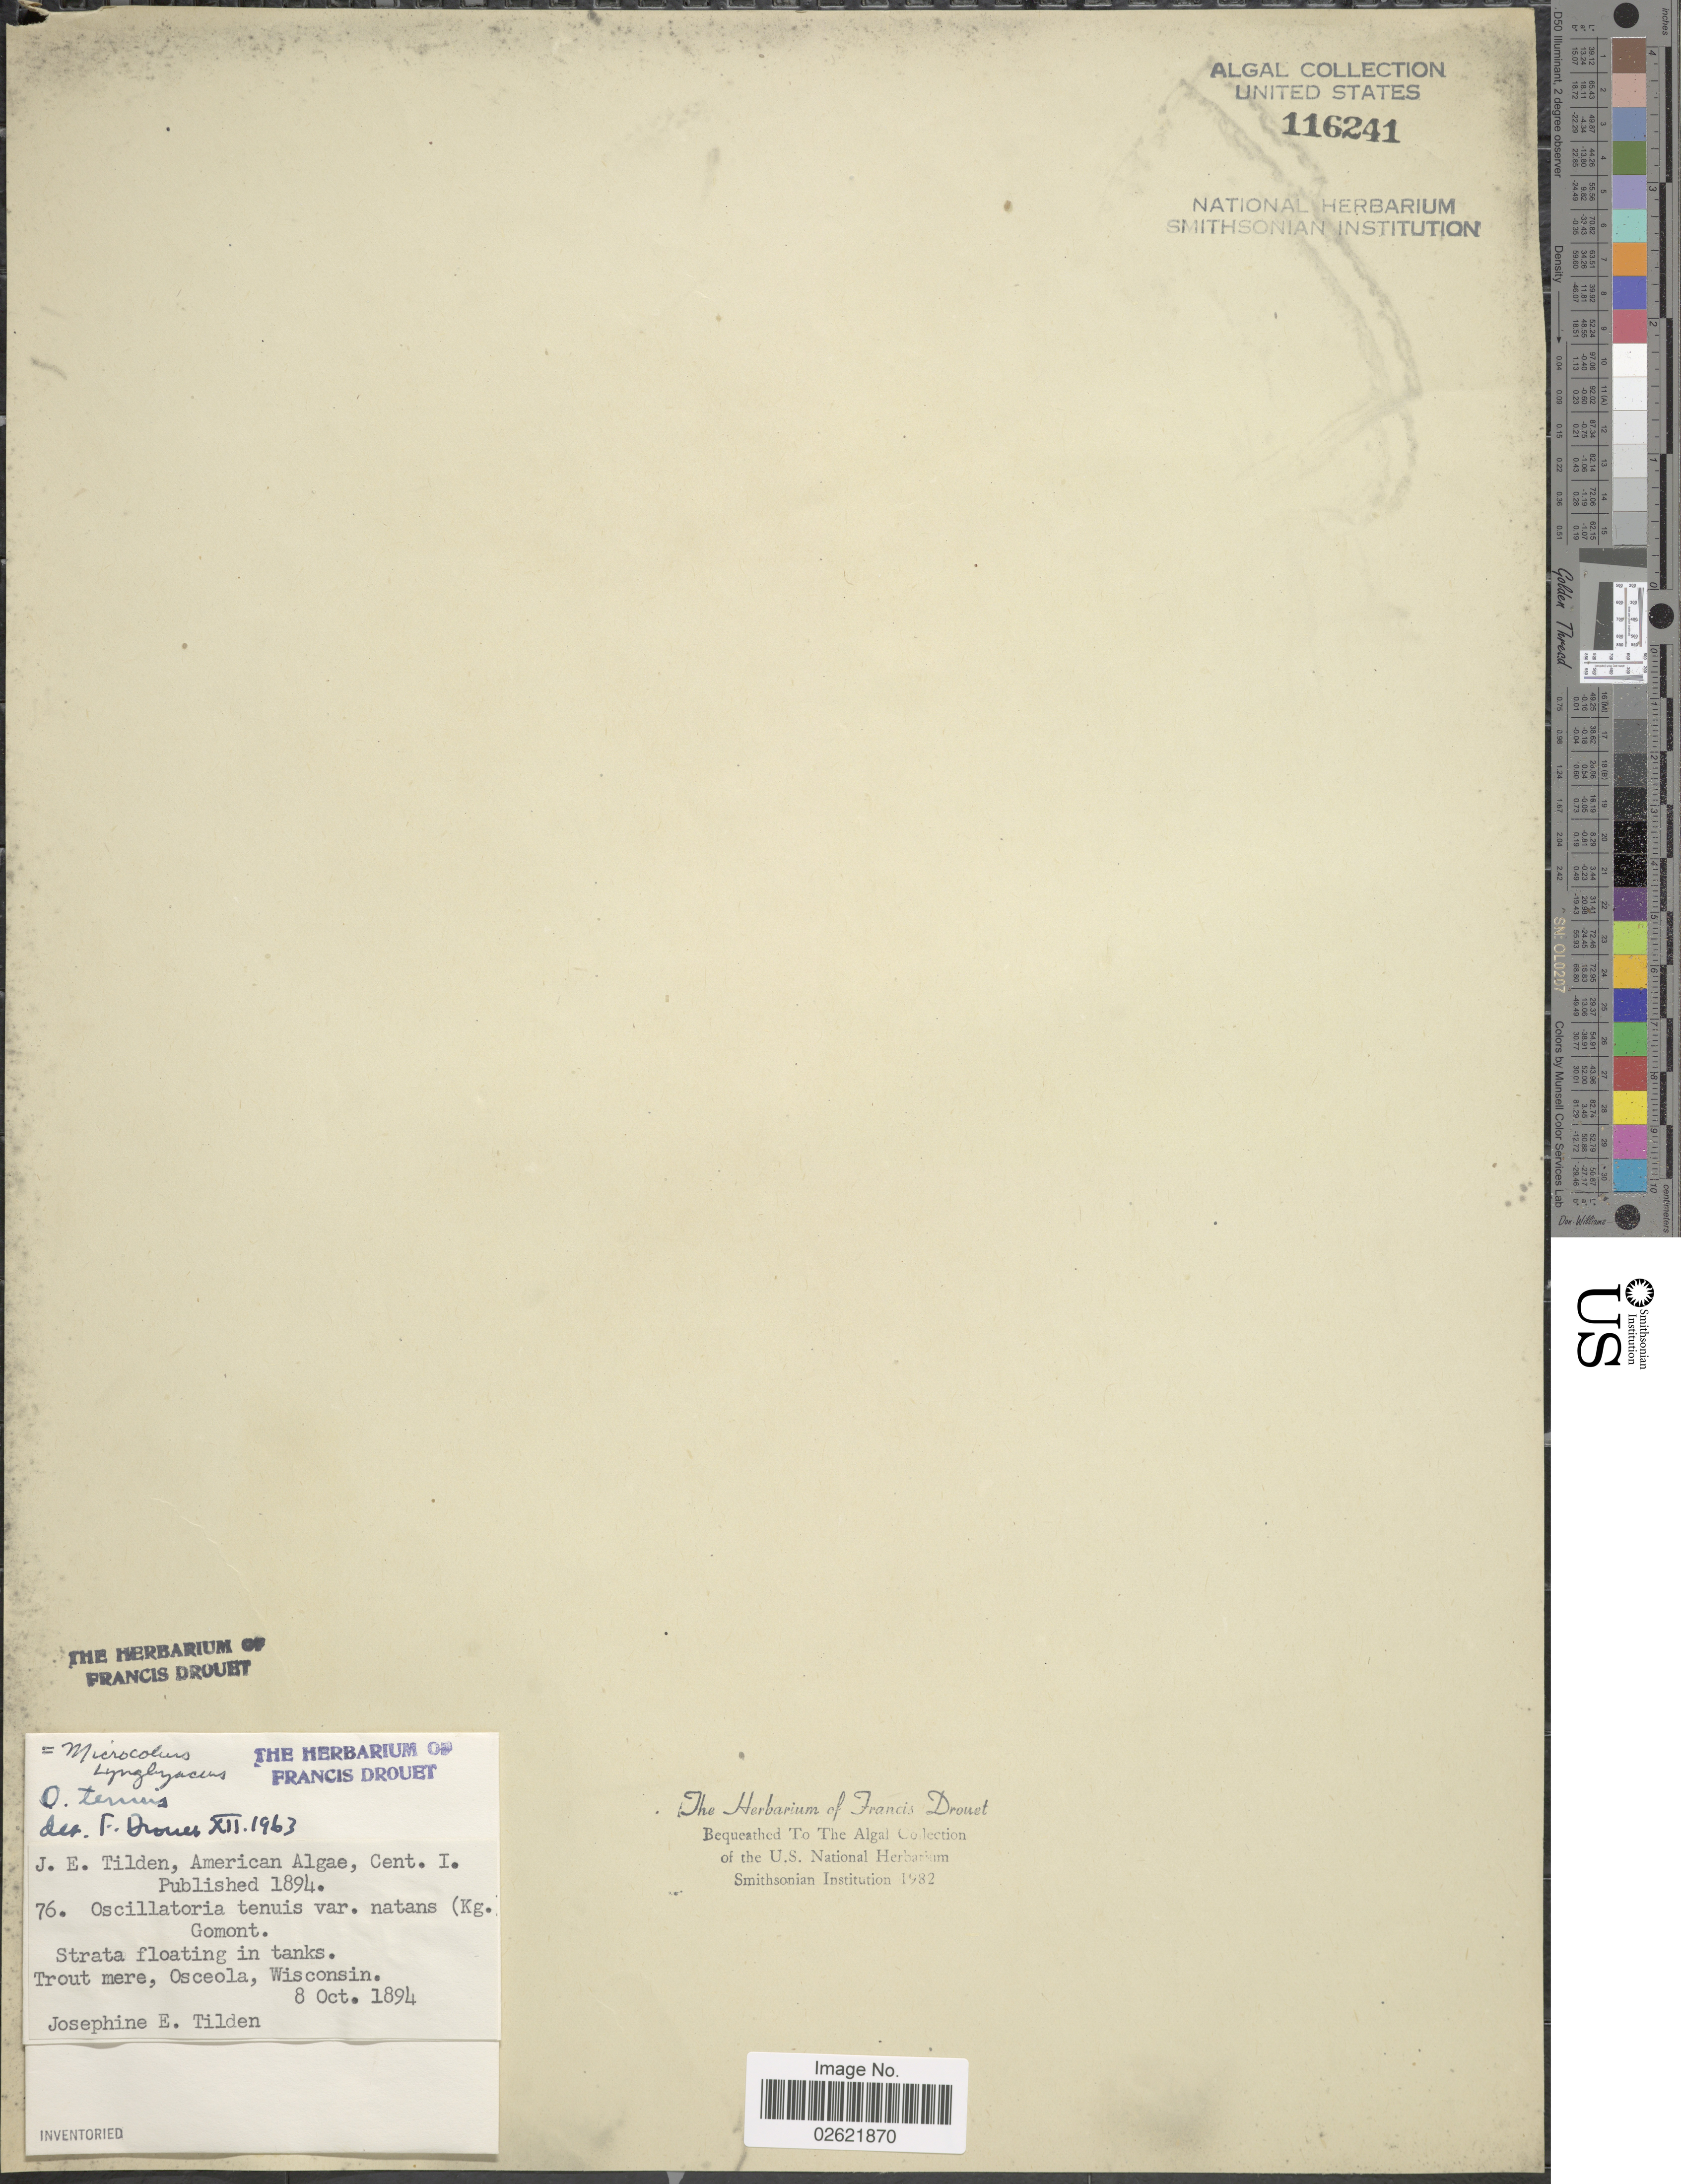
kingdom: Bacteria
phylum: Cyanobacteria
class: Cyanobacteriia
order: Cyanobacteriales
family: Microcoleaceae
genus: Microcoleus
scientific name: Microcoleus lyngbyaceus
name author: Kütz. ex Forti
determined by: Drouet, F. E.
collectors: J. E. Tilden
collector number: JET 76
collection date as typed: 08 Oct 1894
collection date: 1894-10-08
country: United States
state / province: Wisconsin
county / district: Polk County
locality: Osceola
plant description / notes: Tilden, American Algae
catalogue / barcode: US 116241